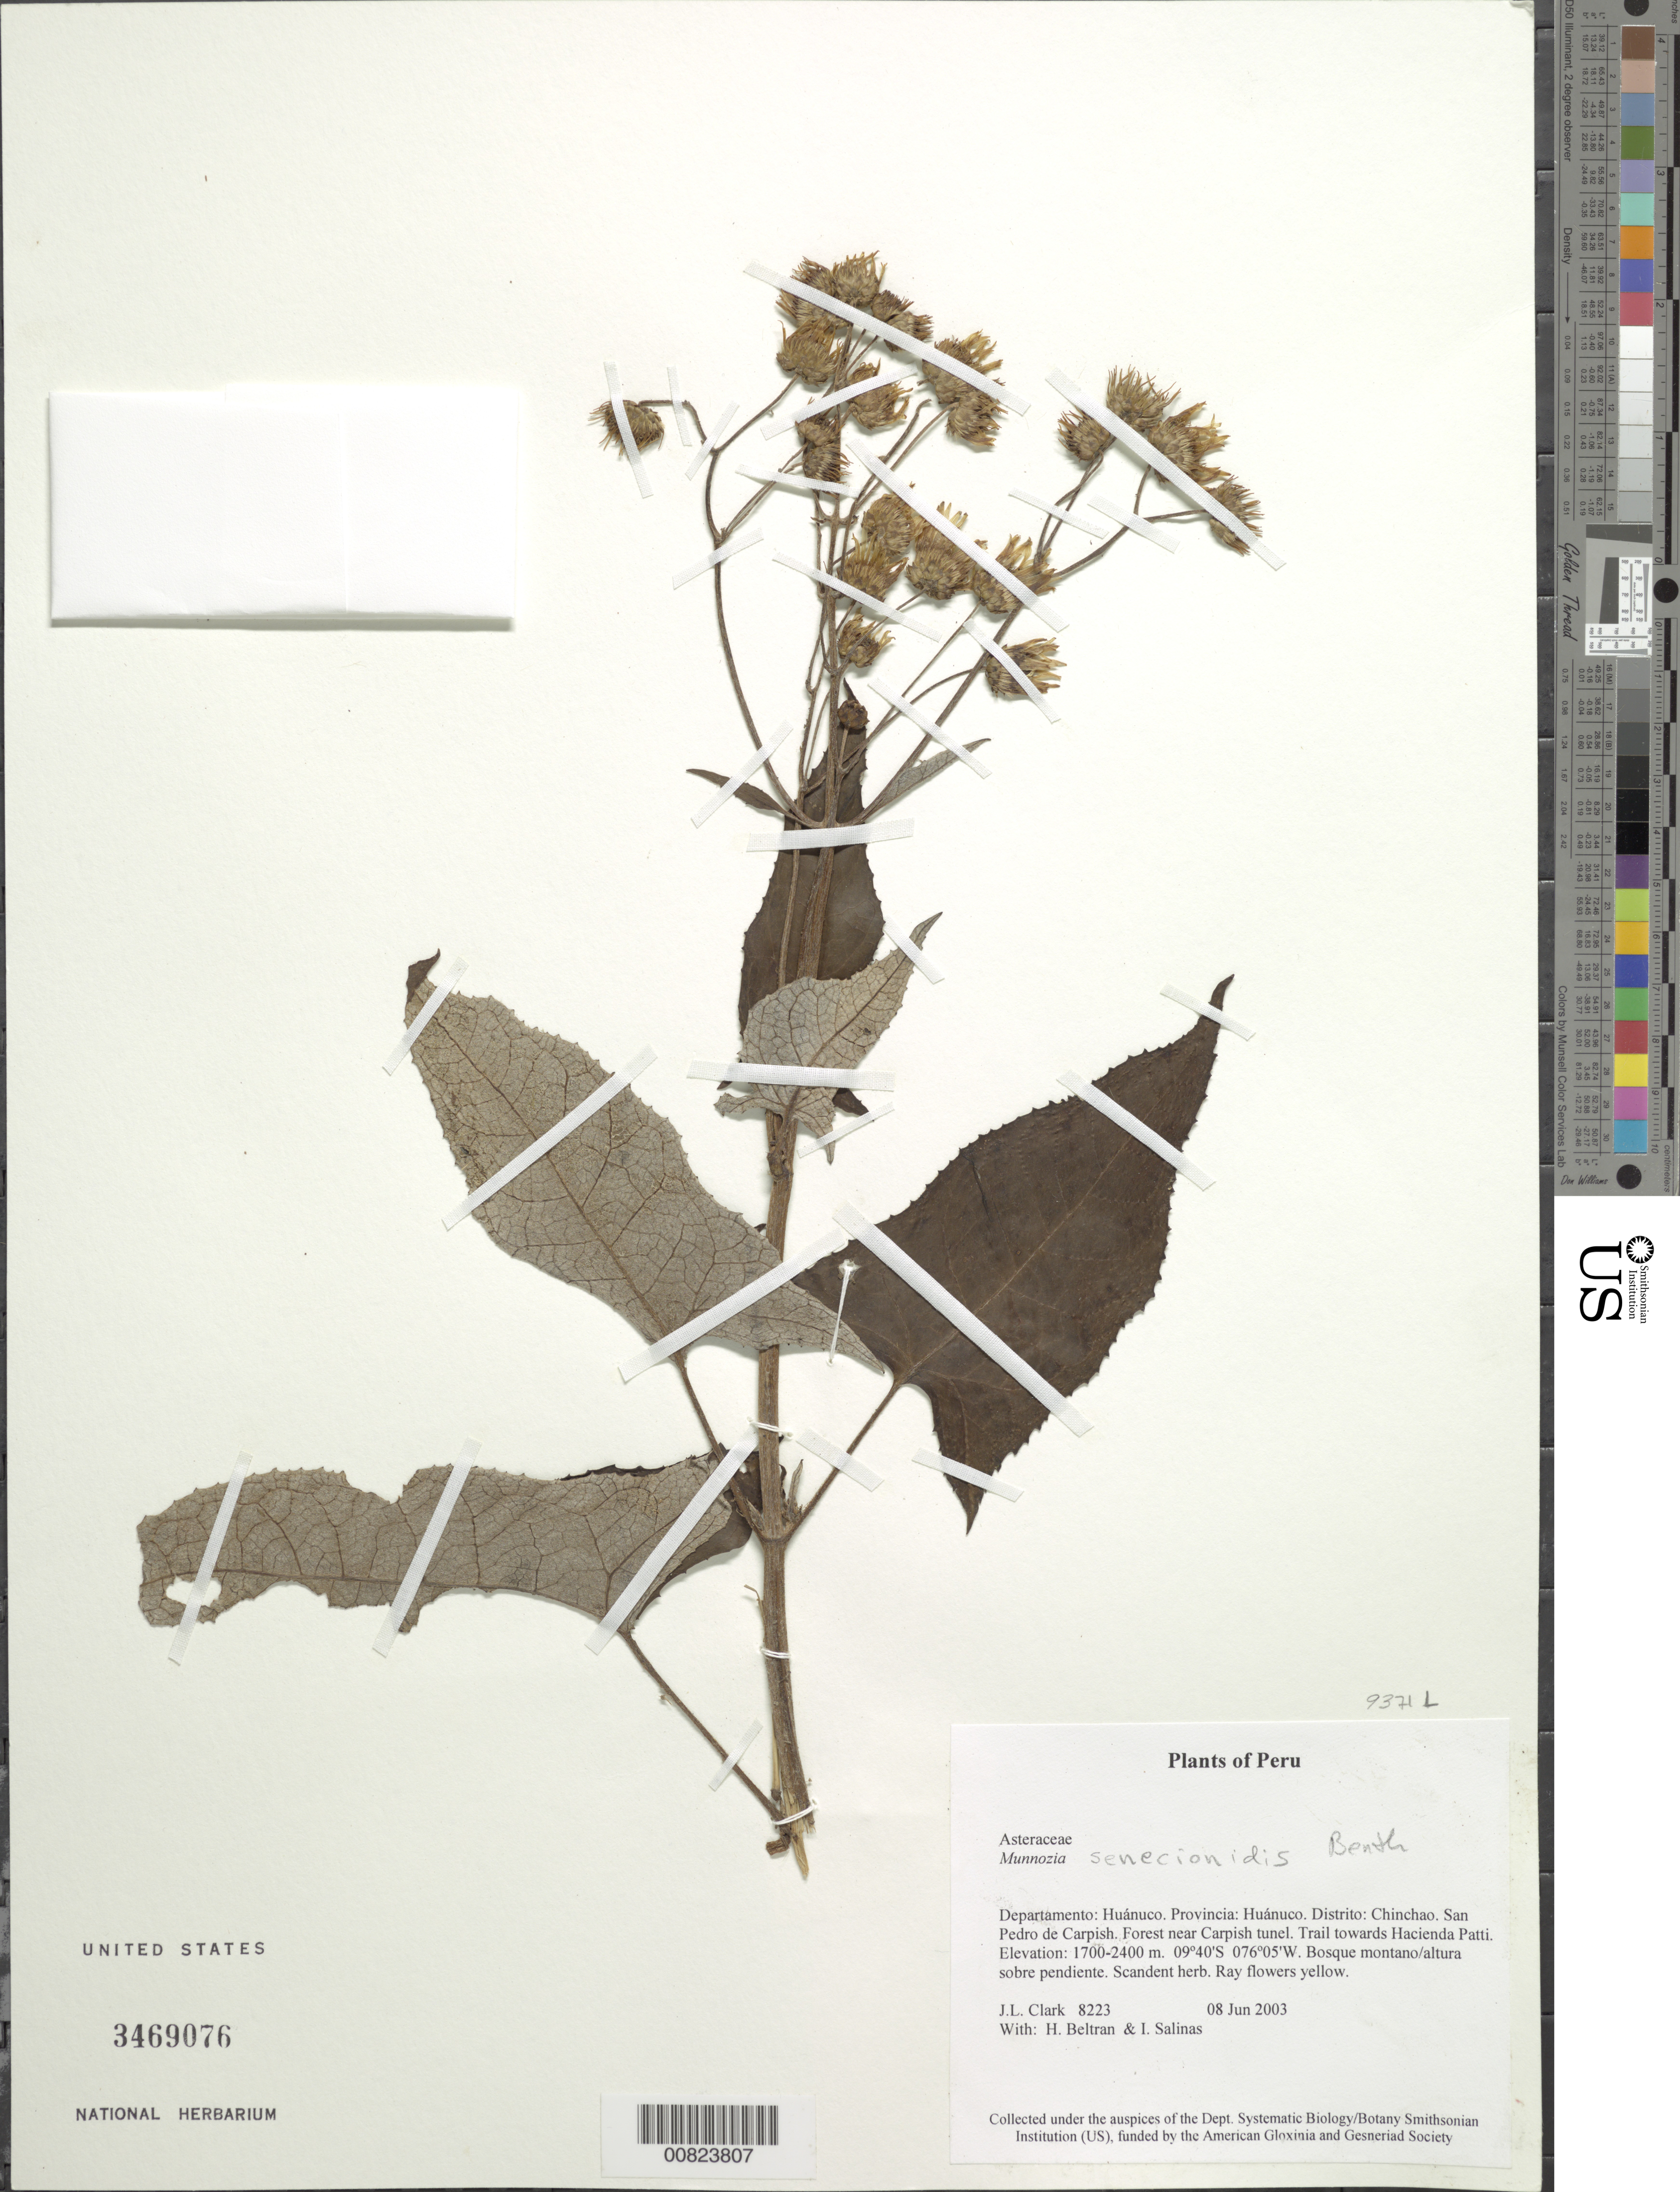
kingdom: Plantae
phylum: Tracheophyta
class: Magnoliopsida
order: Asterales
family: Asteraceae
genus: Munnozia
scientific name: Munnozia senecionidis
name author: Benth.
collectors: J. L. Clark, I. Salinas & I. Salinas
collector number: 8223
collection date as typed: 8 June 2003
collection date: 2003-06-08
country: Peru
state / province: Huánuco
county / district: Huánuco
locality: Dist. Chinchao, San Pedro de Carpish, near Carpish tunel. Trail toward Hacienda Patti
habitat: Bosque montano/altura sobre pendiente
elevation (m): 1700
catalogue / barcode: US 3469076